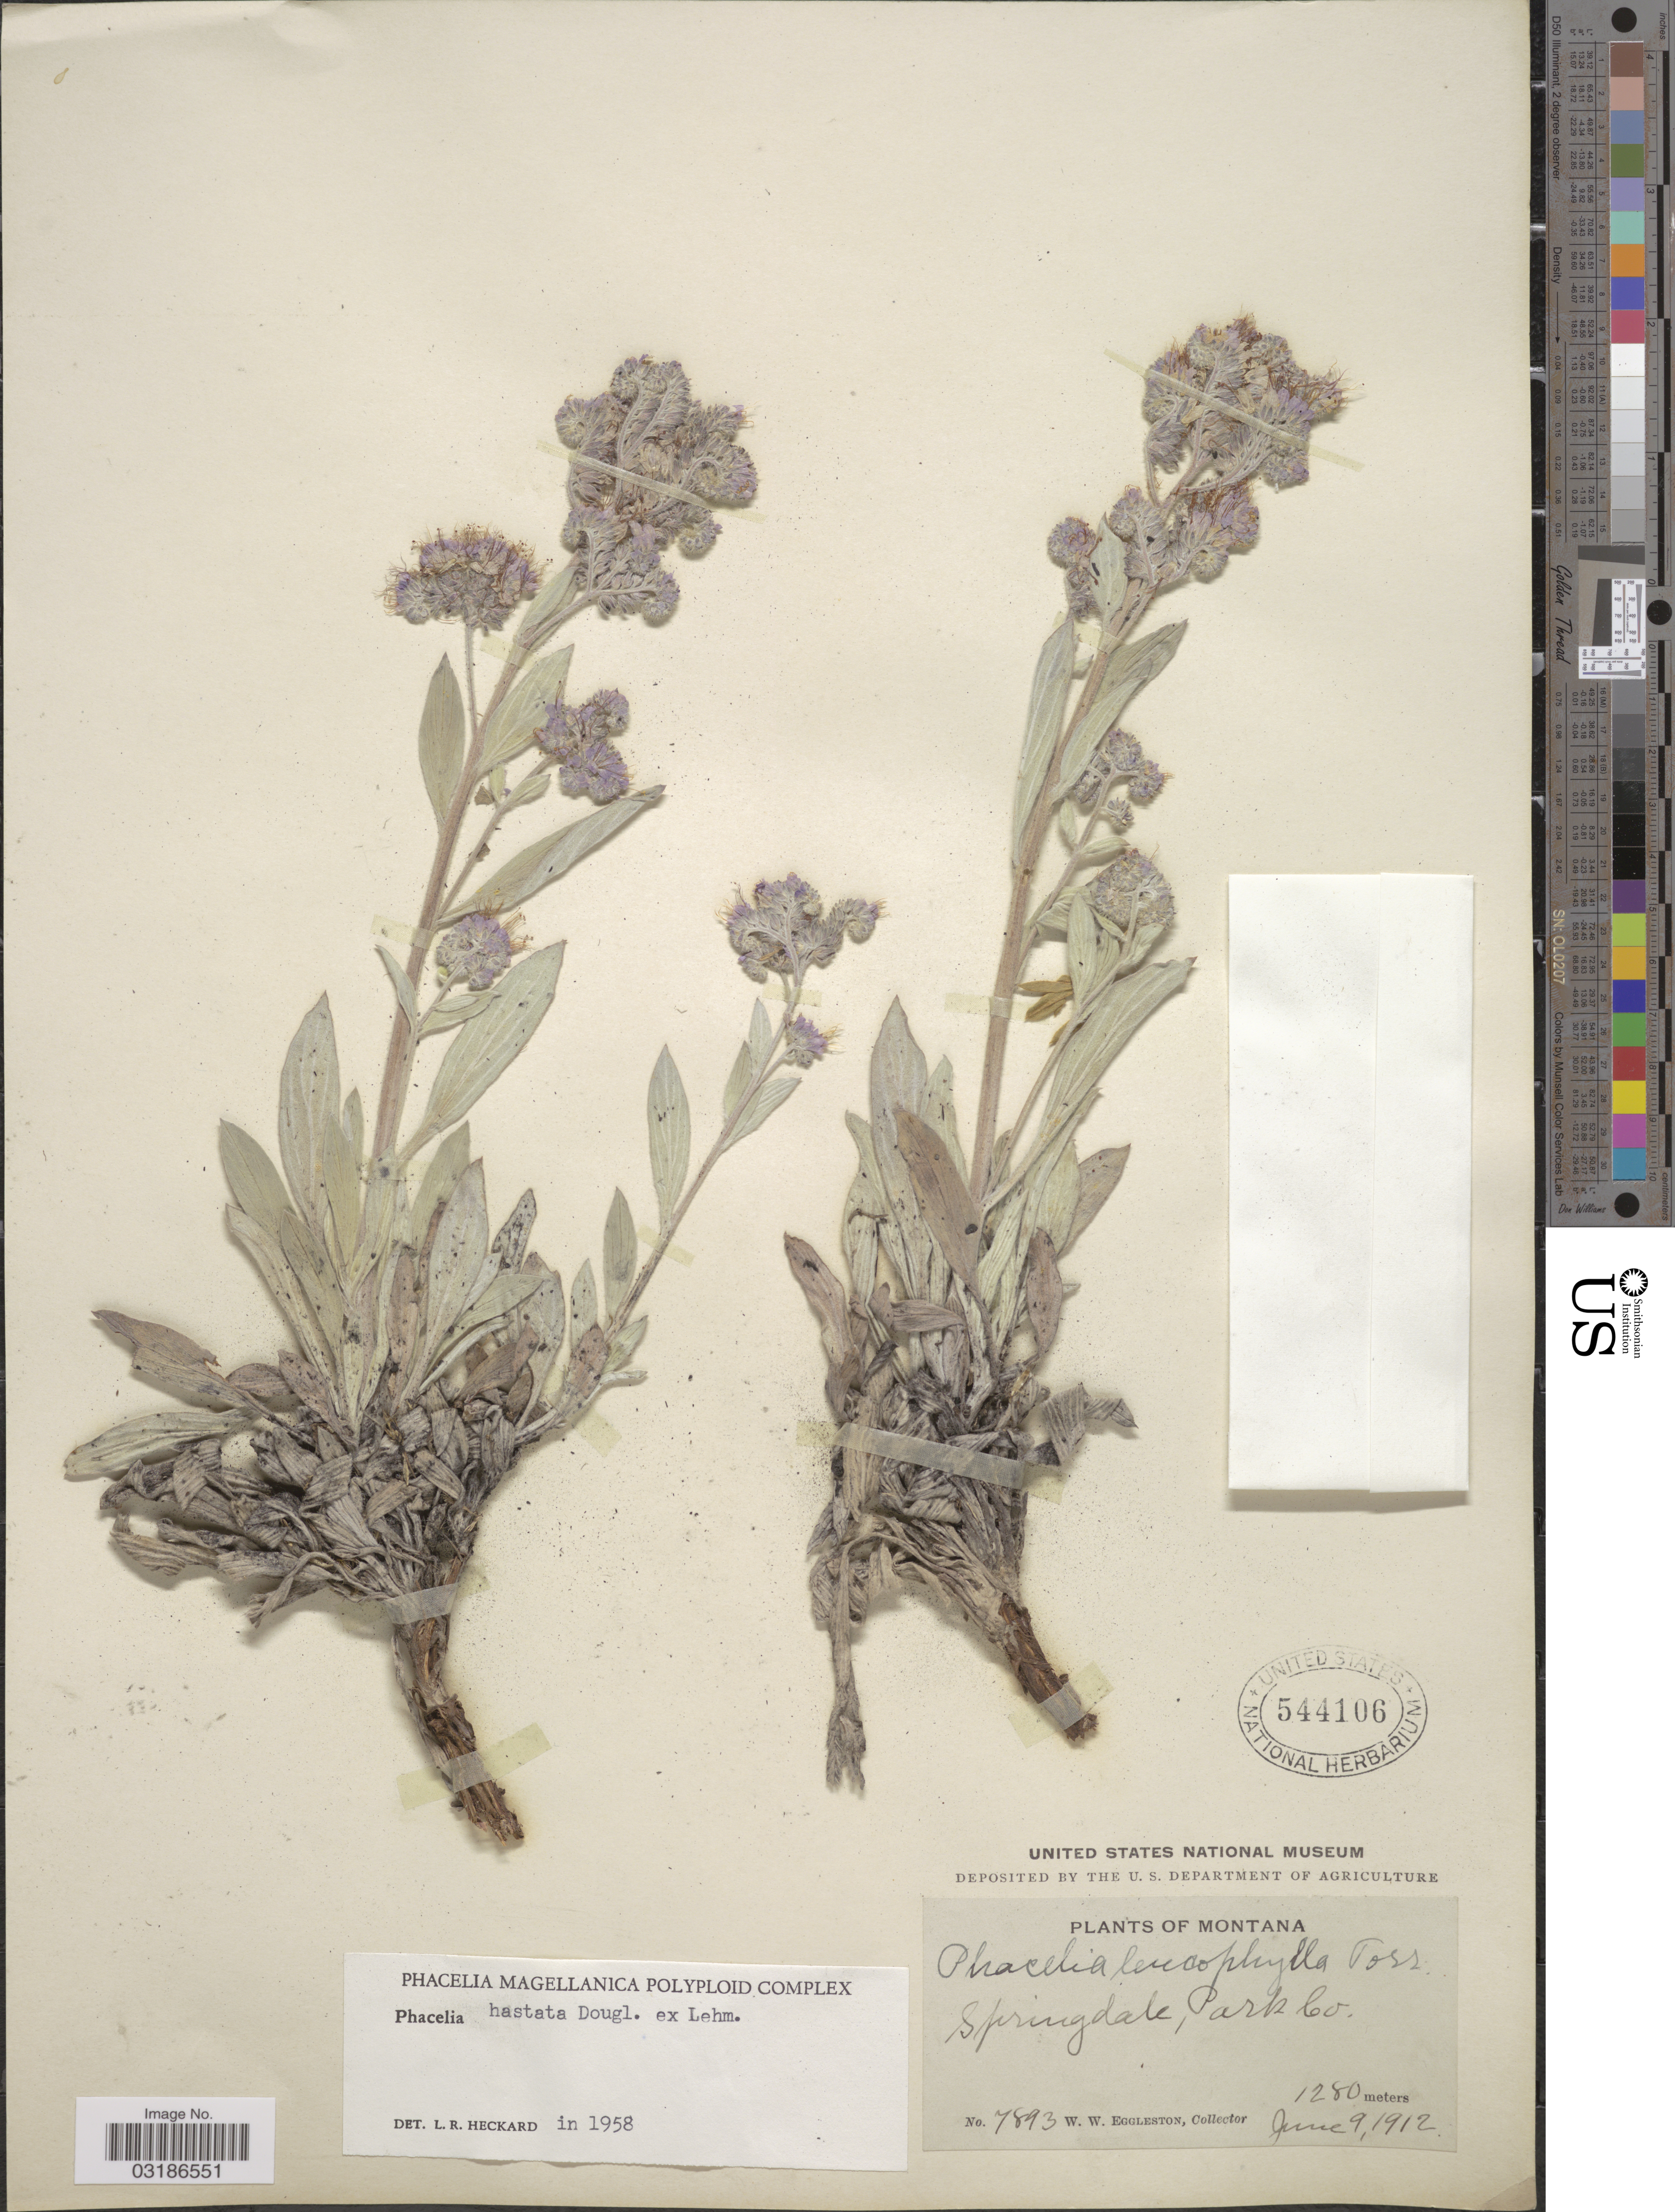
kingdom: Plantae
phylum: Tracheophyta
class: Magnoliopsida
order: Boraginales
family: Hydrophyllaceae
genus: Phacelia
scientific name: Phacelia hastata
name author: Douglas ex Lehm.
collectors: W. W. Eggleston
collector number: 7893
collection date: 1912-06-09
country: United States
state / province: Montana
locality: Springdale, Park Co.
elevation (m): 1280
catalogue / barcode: US 544106